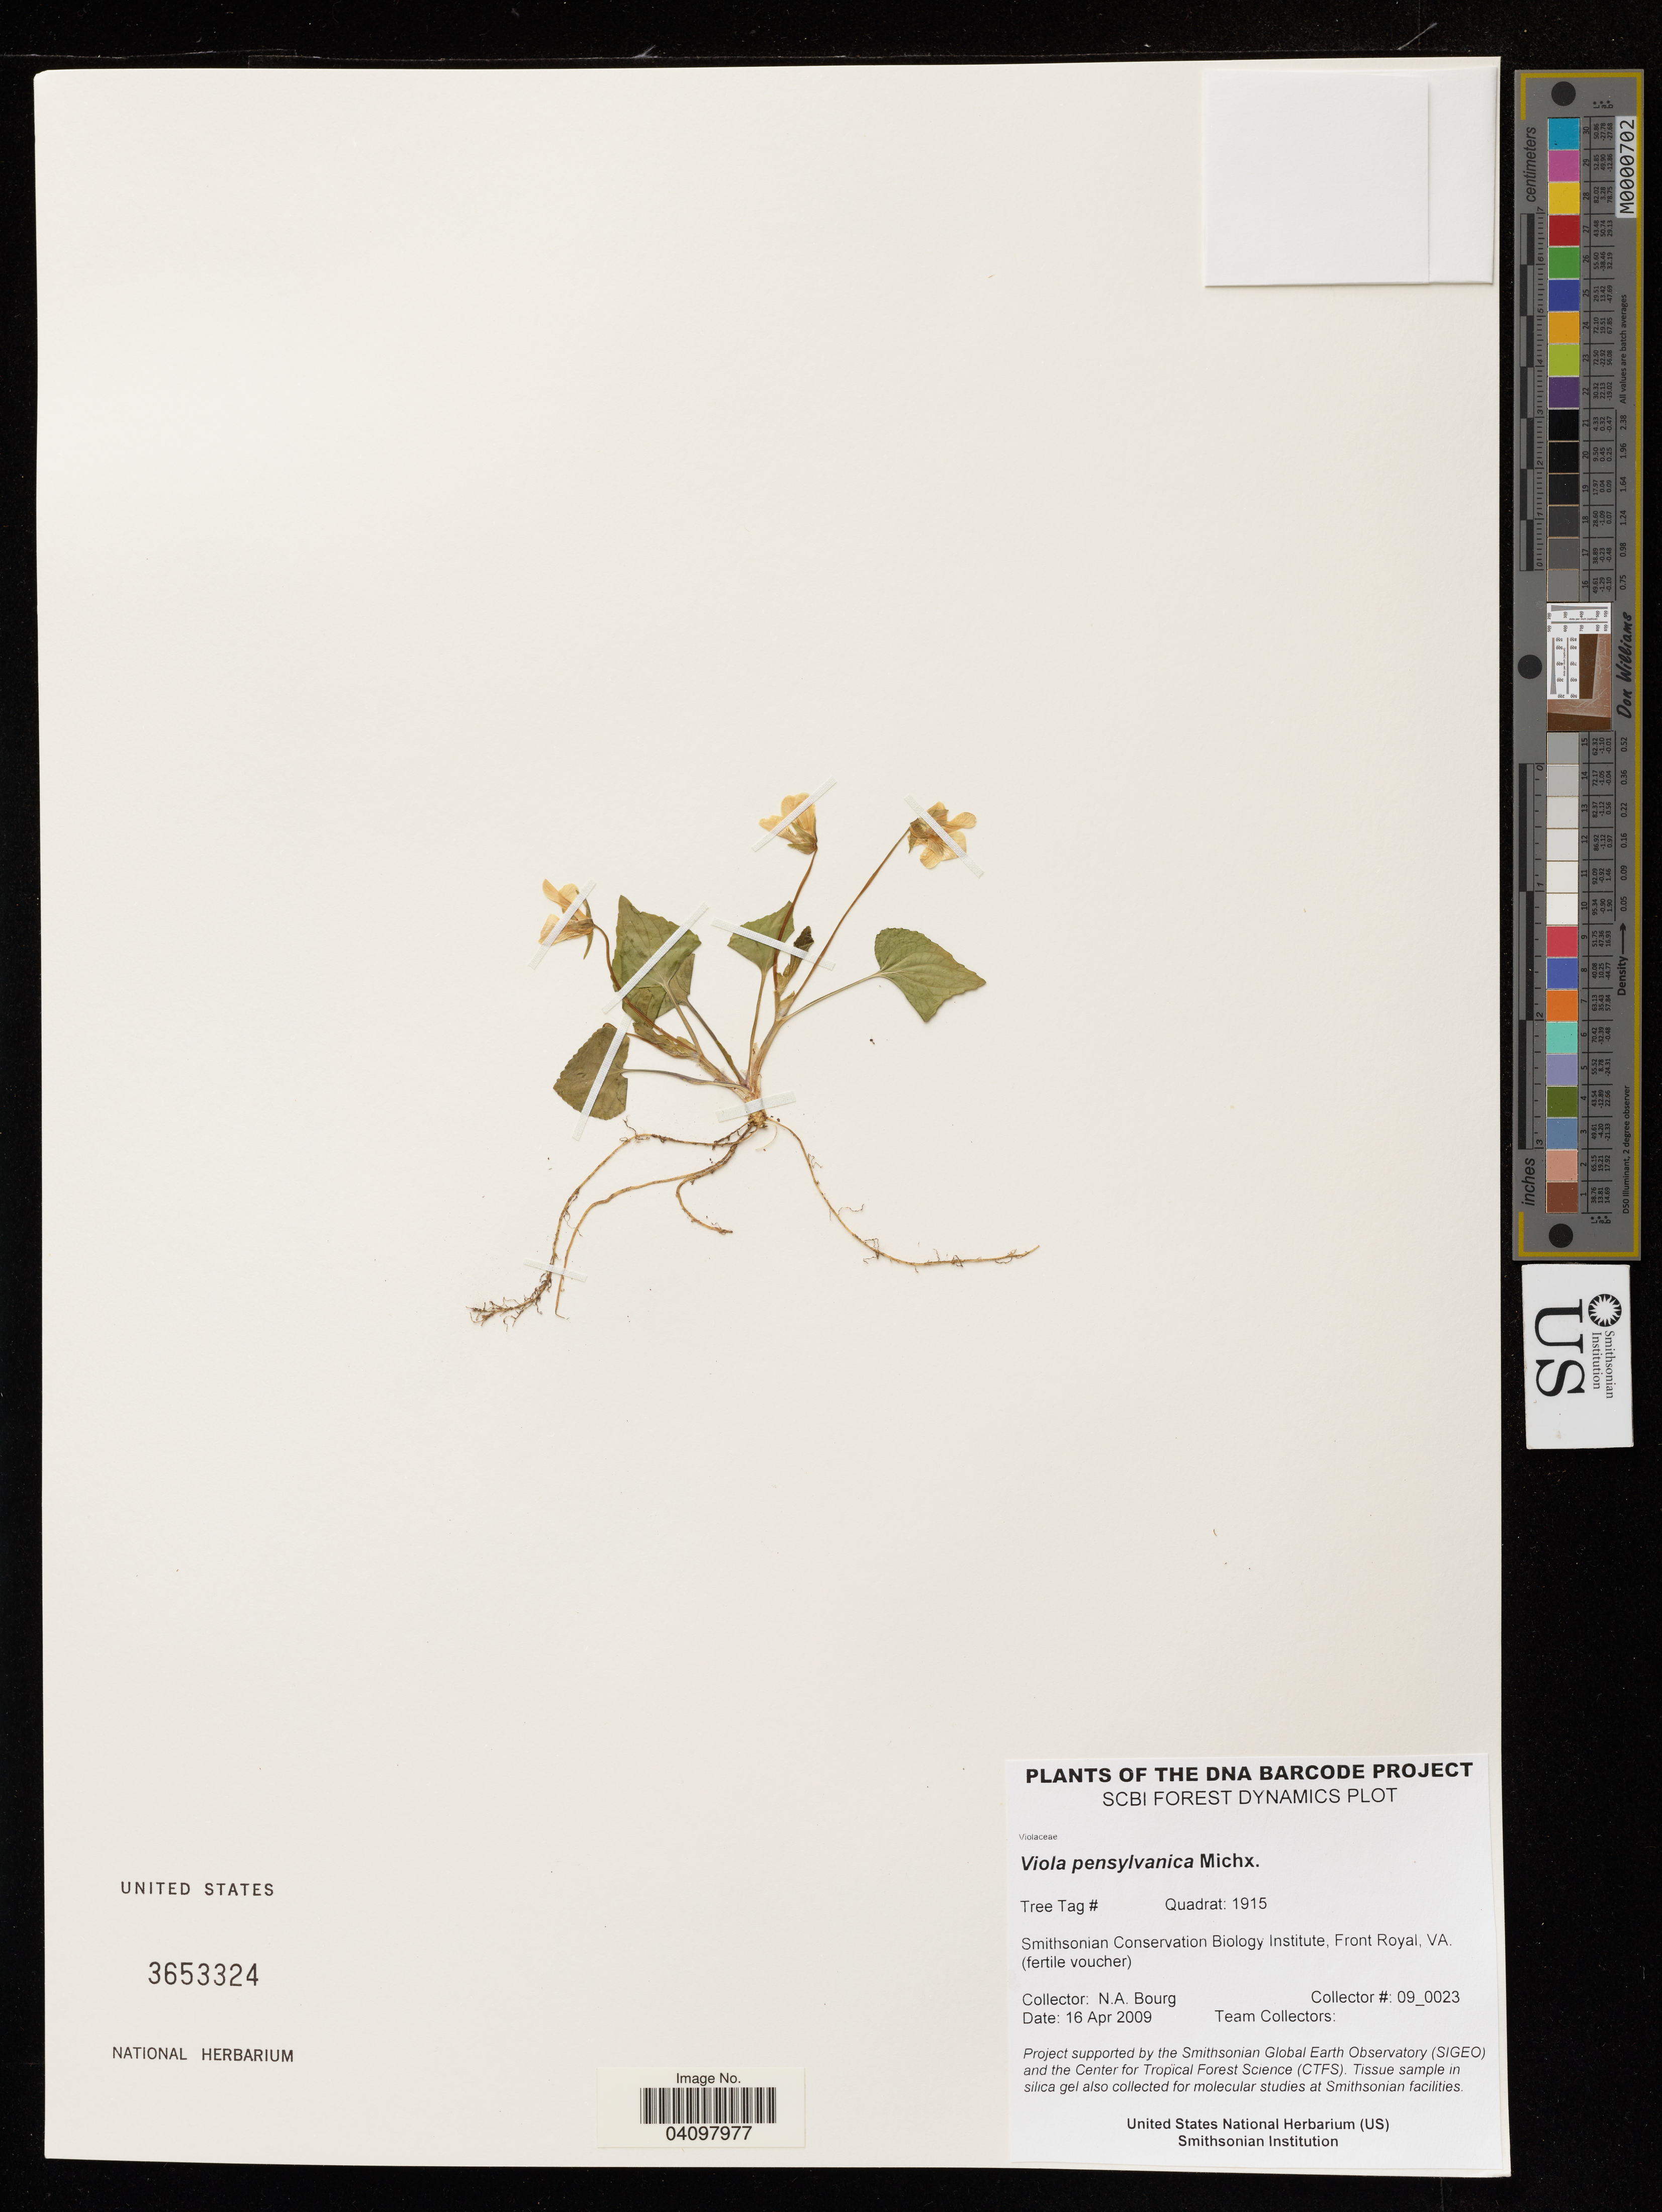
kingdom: Plantae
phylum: Tracheophyta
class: Magnoliopsida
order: Malpighiales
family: Violaceae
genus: Viola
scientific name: Viola pensylvanica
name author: Michx.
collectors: N. A. Bourg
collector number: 09_0023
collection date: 2009-04-16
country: United States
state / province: Virginia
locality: Smithsonian Conservation Biology Institute, Front Royal.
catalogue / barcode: US 3653324